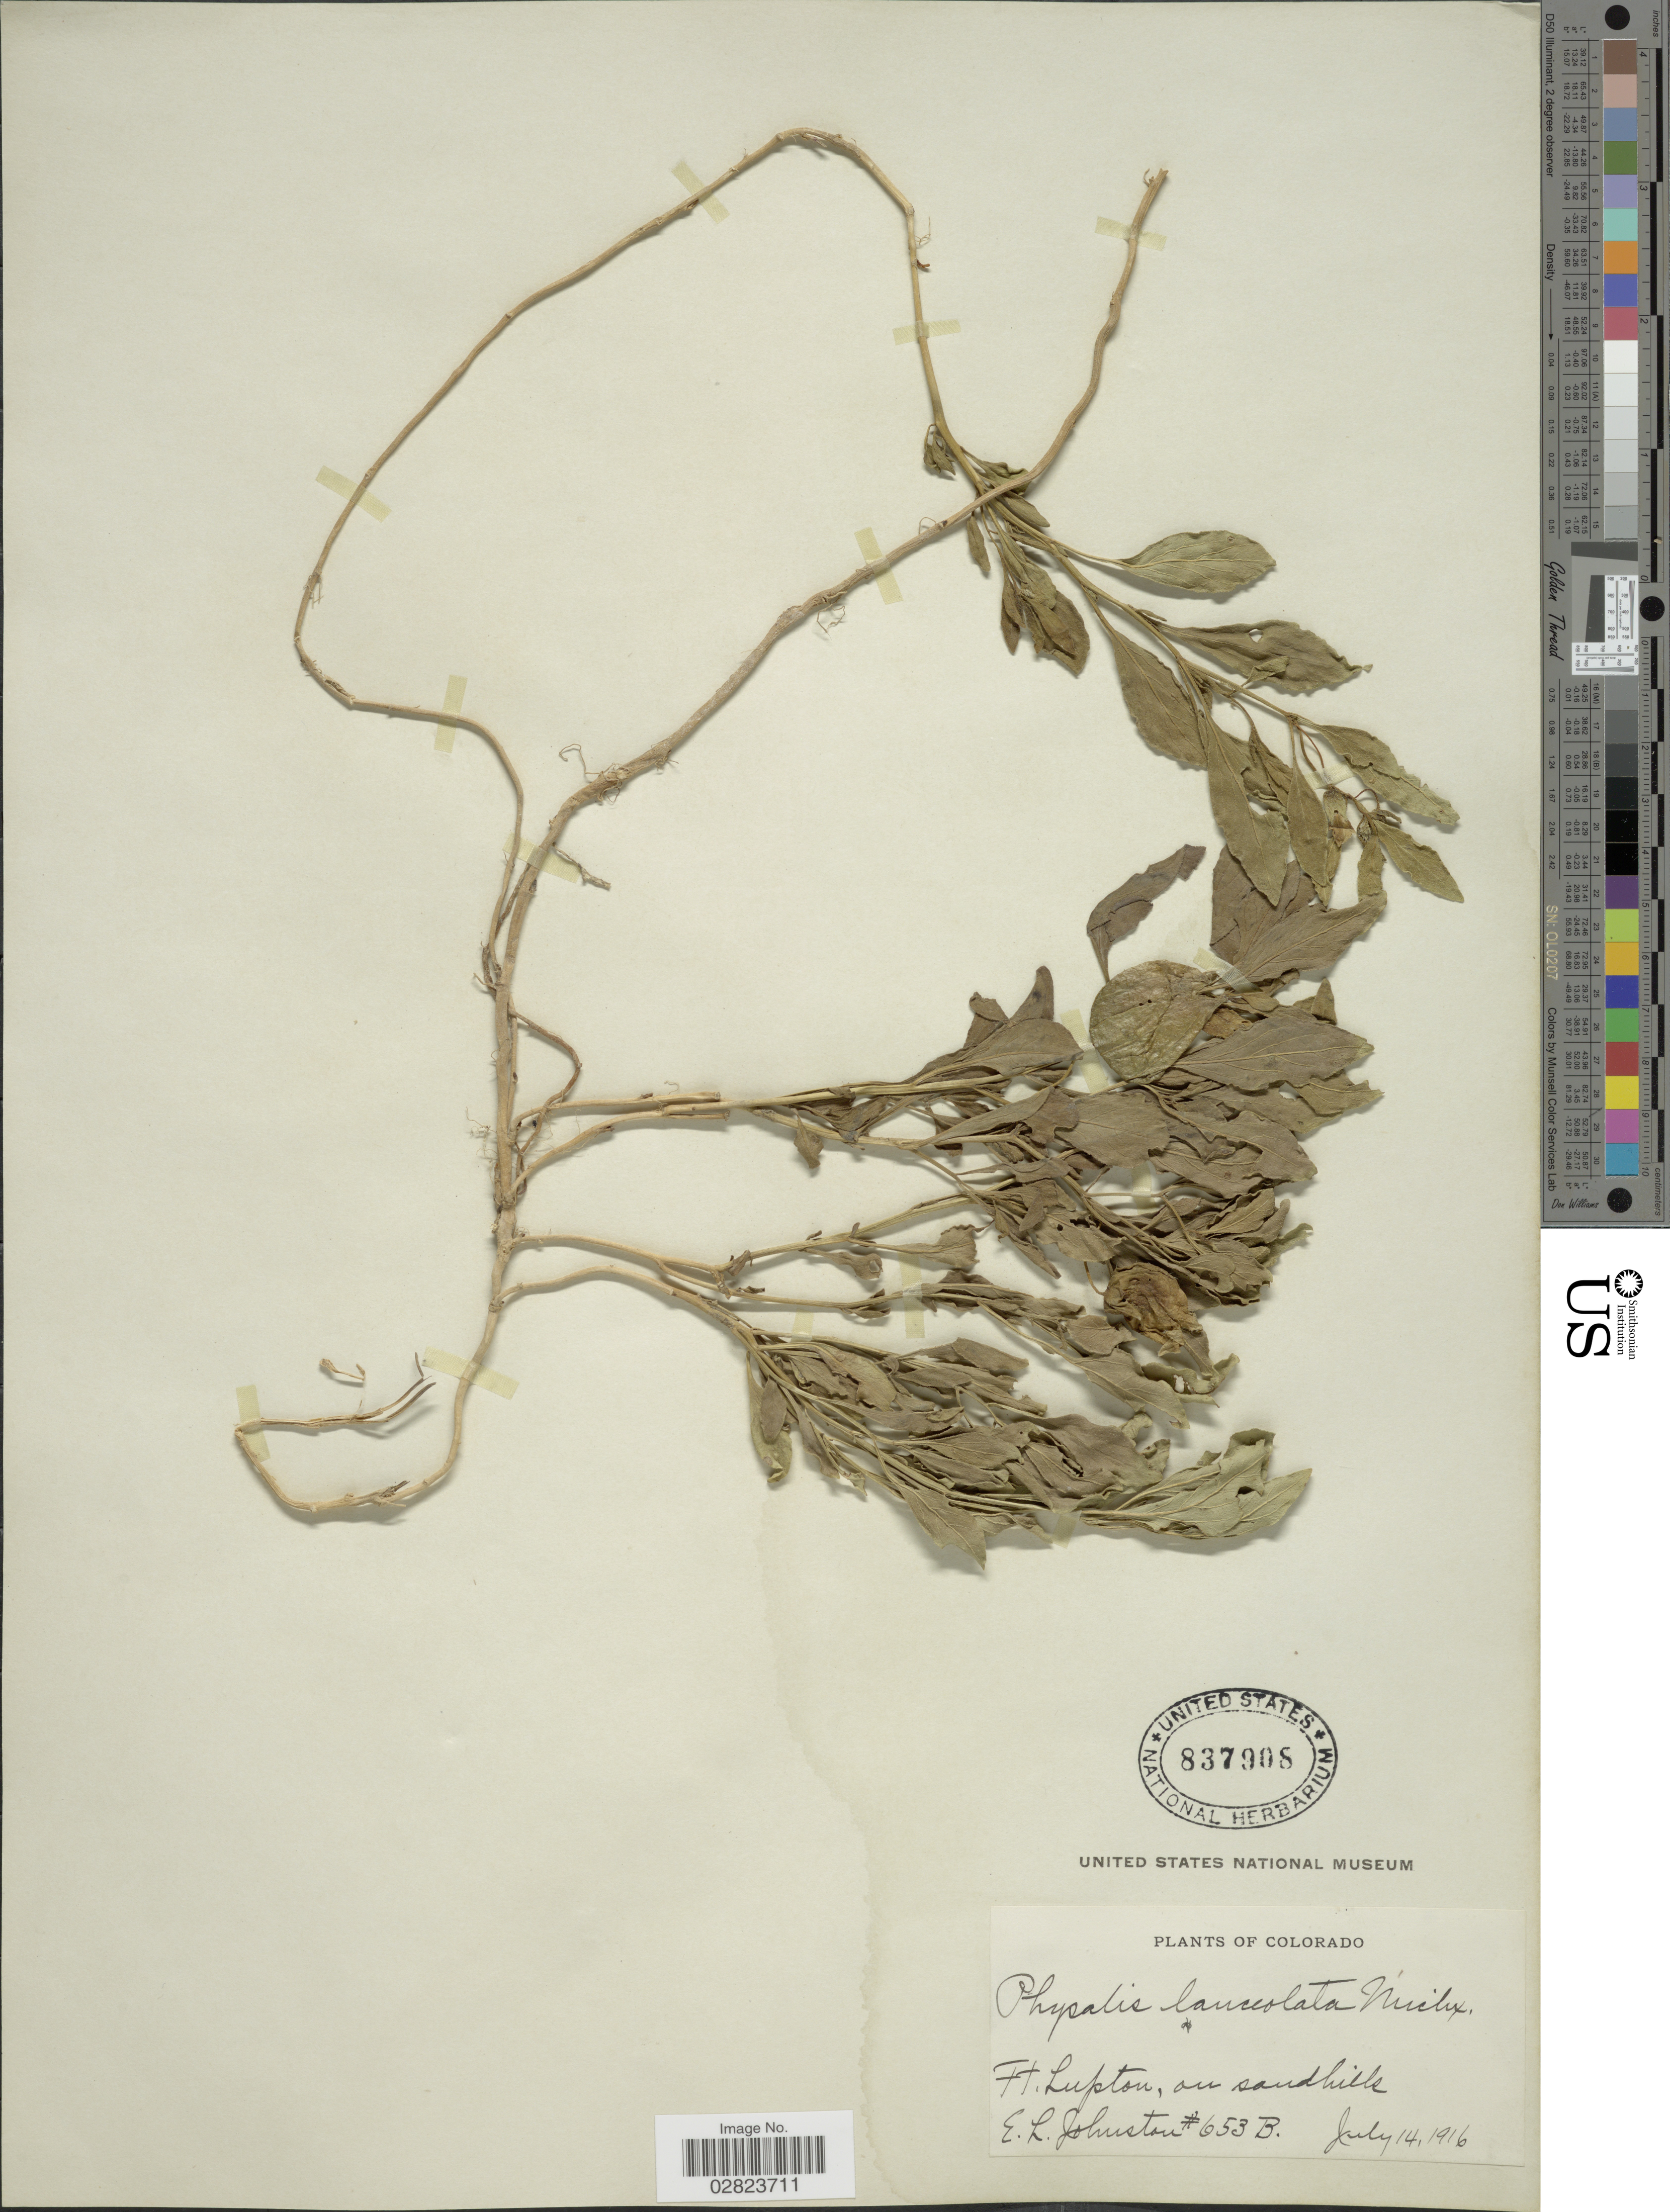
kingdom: Plantae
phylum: Tracheophyta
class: Magnoliopsida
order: Solanales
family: Solanaceae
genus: Physalis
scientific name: Physalis lanceolata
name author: Michx.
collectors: E. L. Johnston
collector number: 653B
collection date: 1916-07-14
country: United States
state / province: Colorado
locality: Ft. Lupton, on sandhills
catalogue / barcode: US 837908